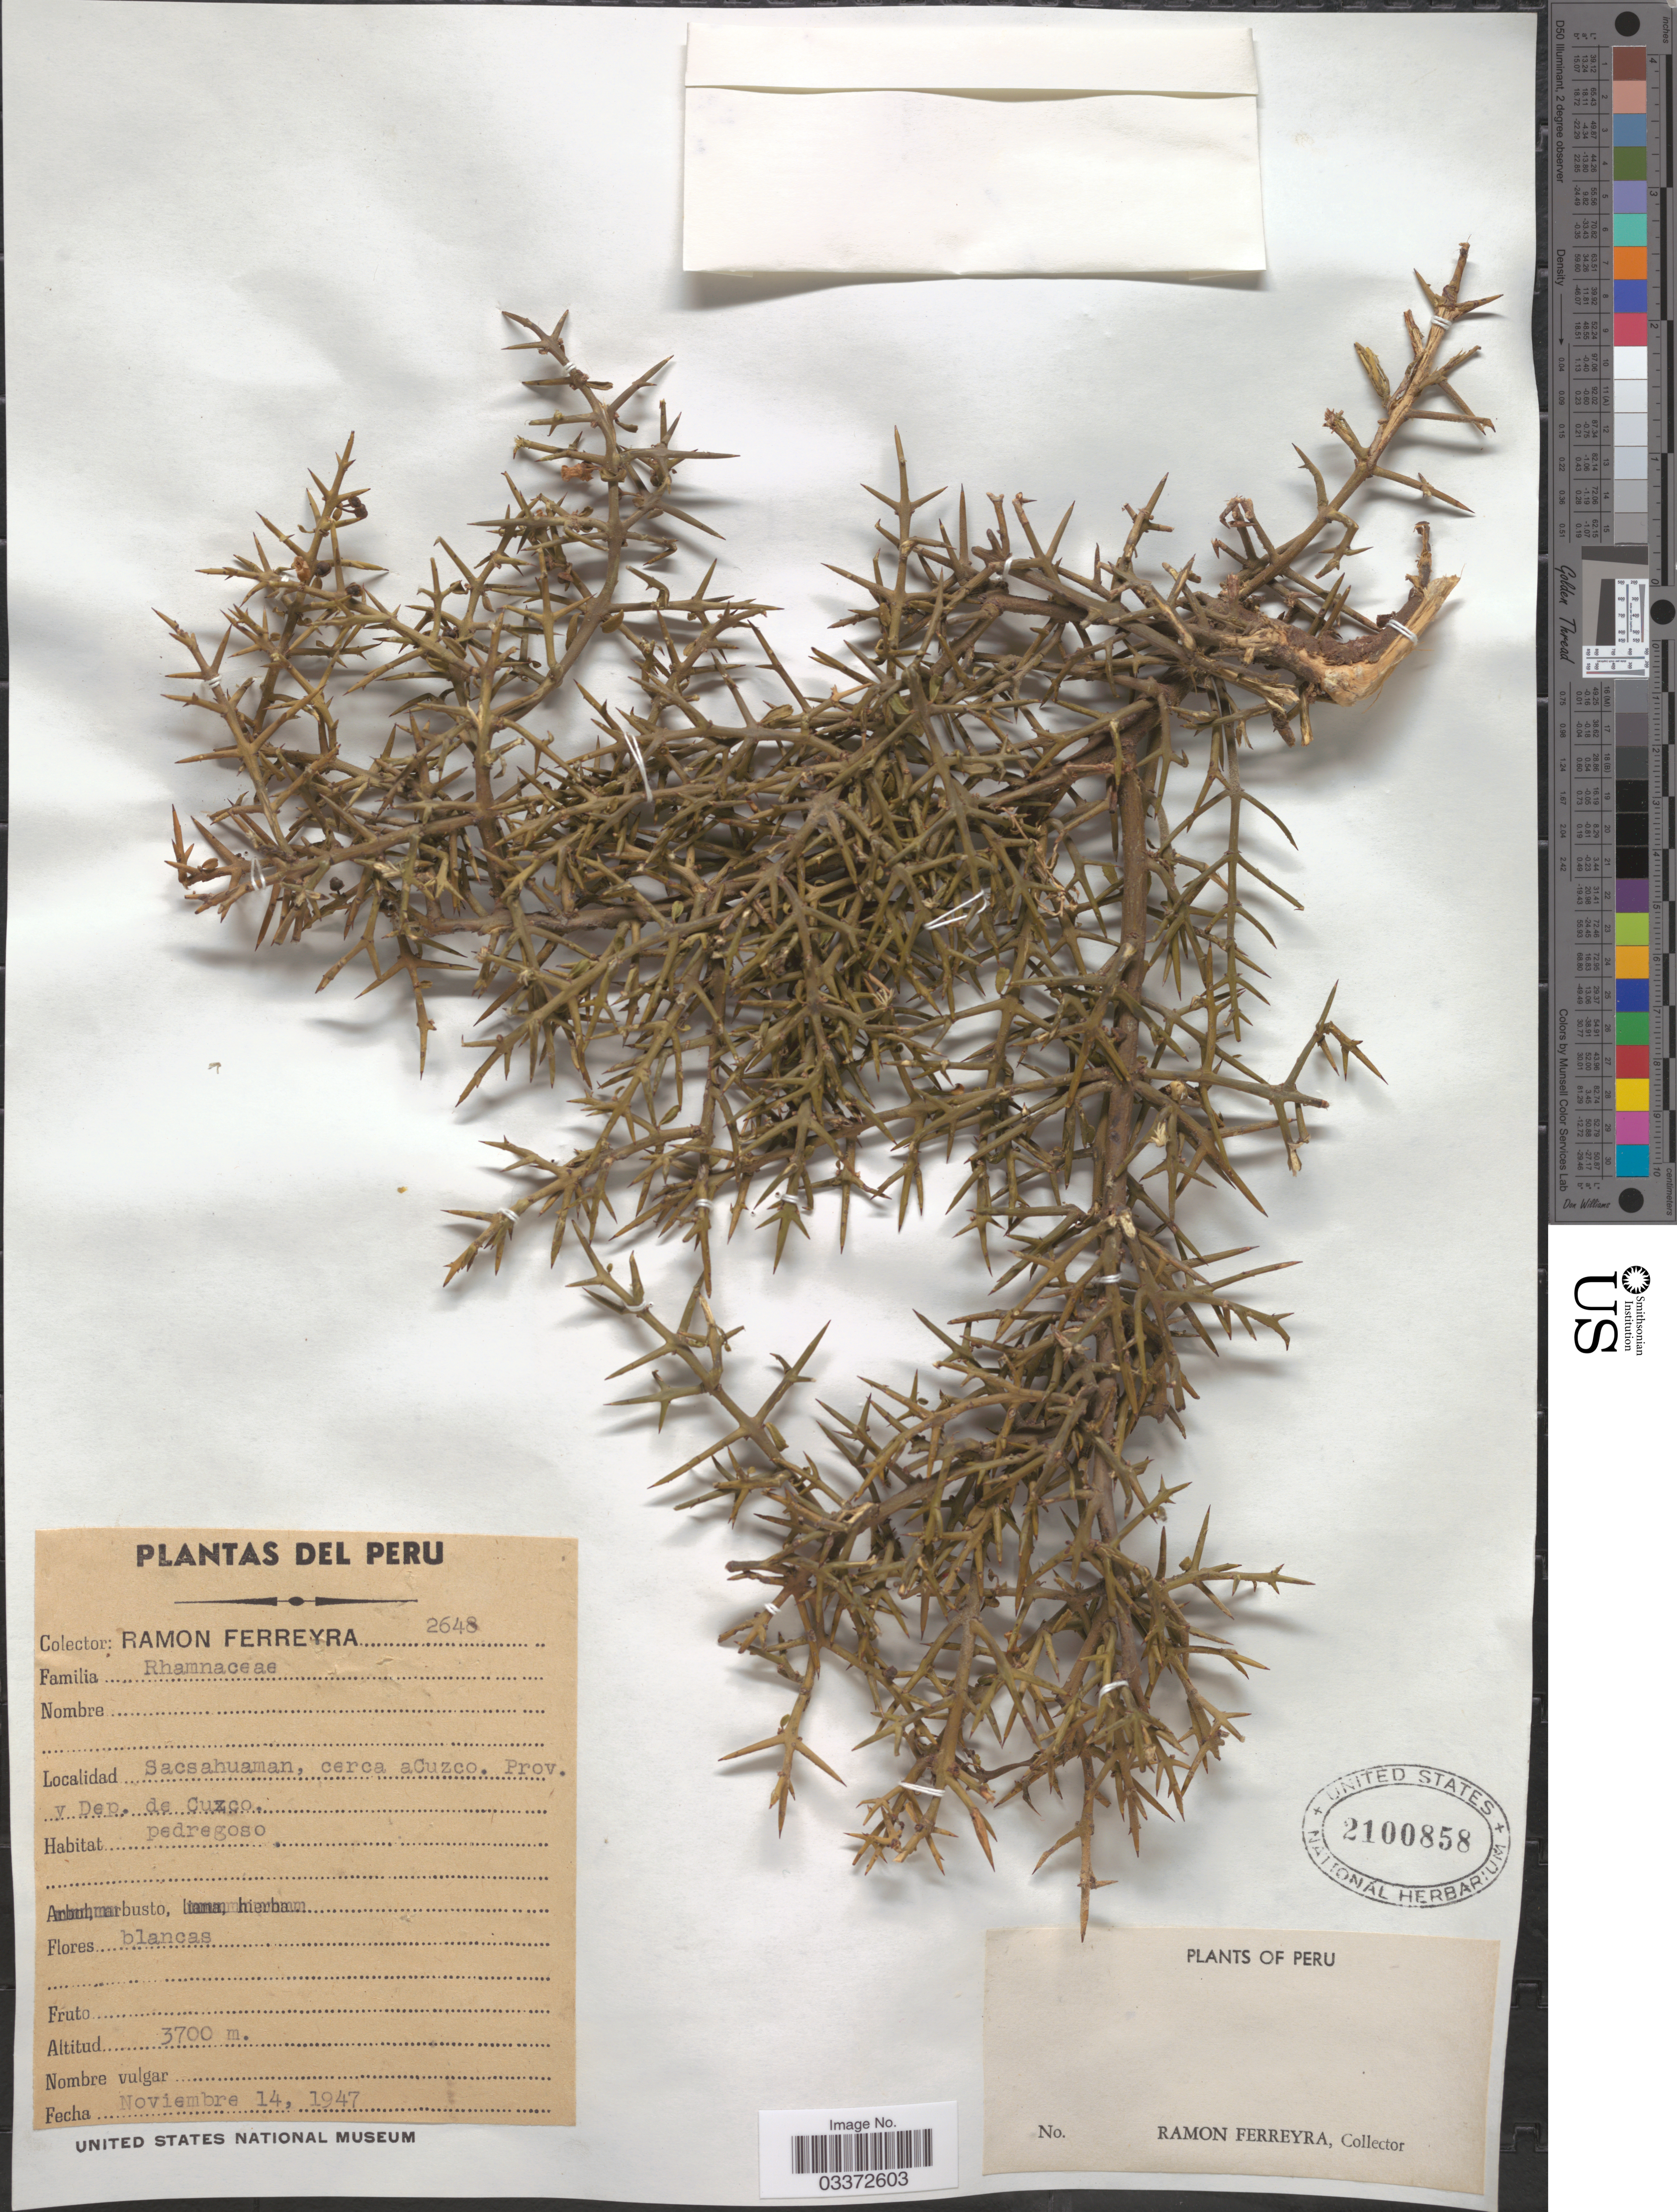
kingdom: Plantae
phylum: Tracheophyta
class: Magnoliopsida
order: Rosales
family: Rhamnaceae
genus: Colletia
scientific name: Colletia spinosa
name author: Lam.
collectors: R. A. Ferreyra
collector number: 2648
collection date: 1947-11-14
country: Peru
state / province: Cusco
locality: Sacsahuaman, cerca aCuzco. Prov. y Dep. de Cuzco.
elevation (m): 3700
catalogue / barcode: US 2100858